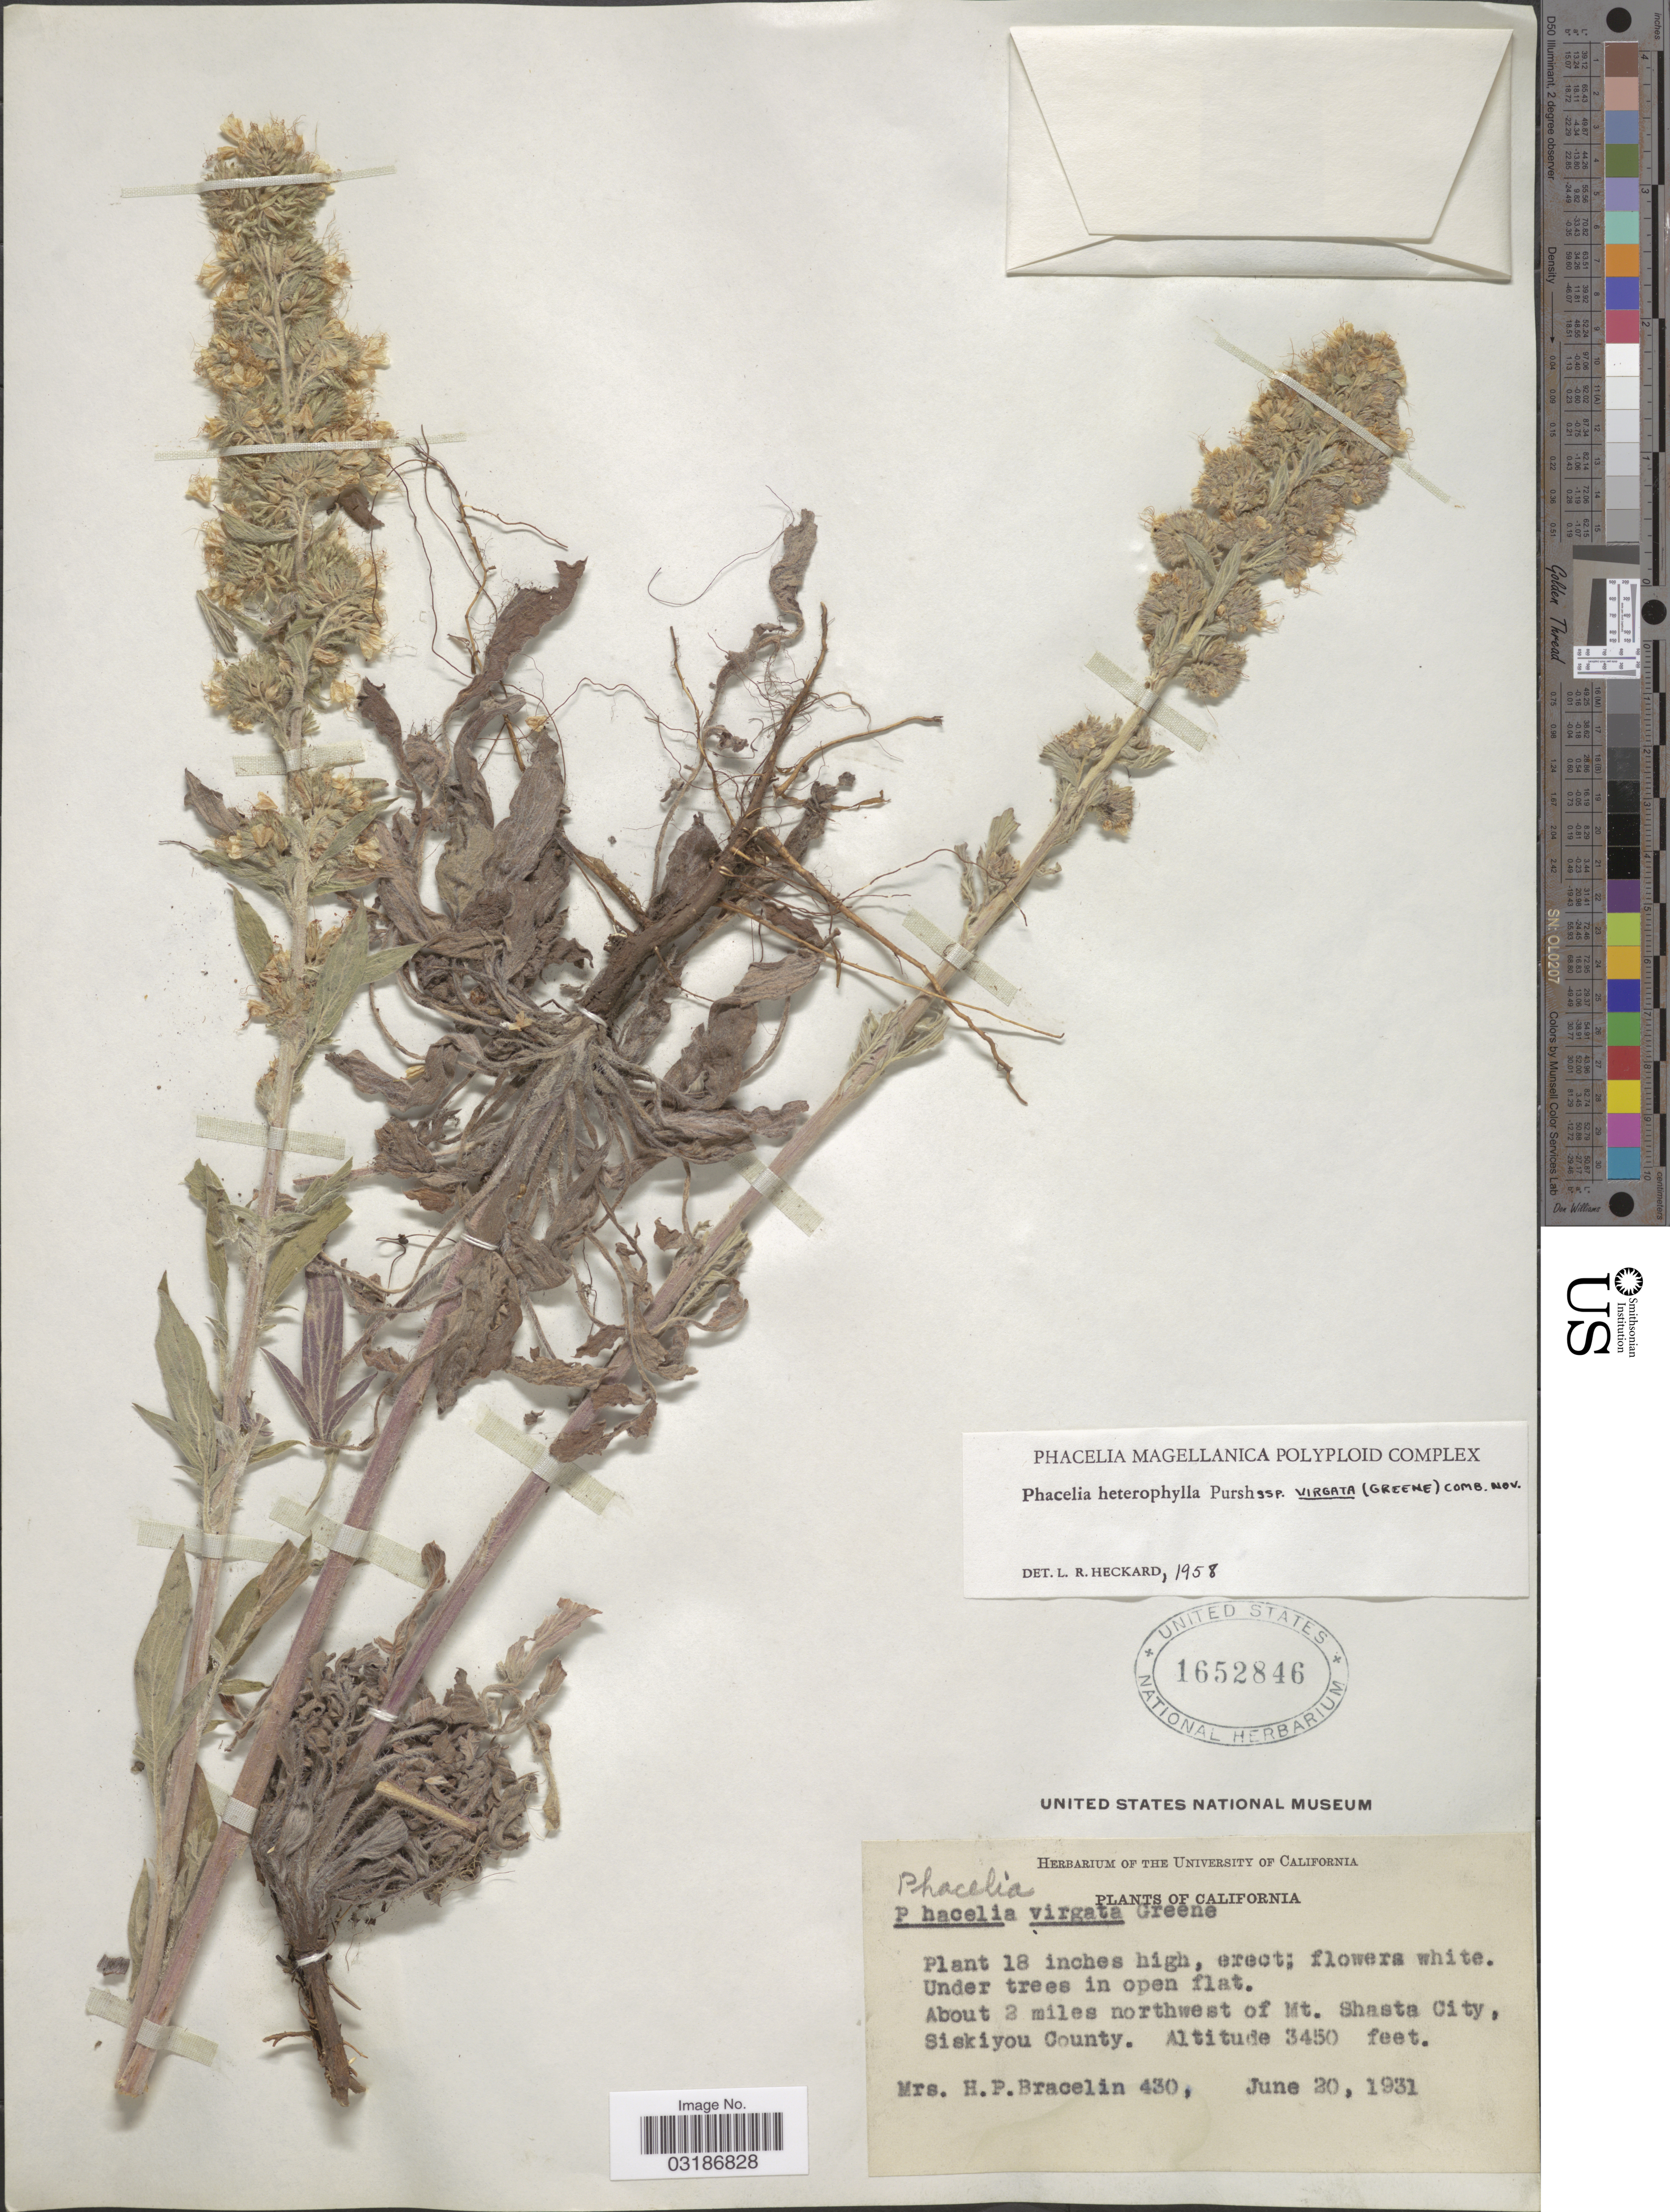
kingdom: Plantae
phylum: Tracheophyta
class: Magnoliopsida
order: Boraginales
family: Hydrophyllaceae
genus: Phacelia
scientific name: Phacelia heterophylla subsp. virgata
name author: (Greene) Heckard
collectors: H. Bracelin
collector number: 430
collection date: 1931-06-20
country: United States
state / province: California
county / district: Siskiyou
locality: About 2 miles northwest of Mt. Shasta City, Siskiyou County.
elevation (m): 1052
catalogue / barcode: US 1652846